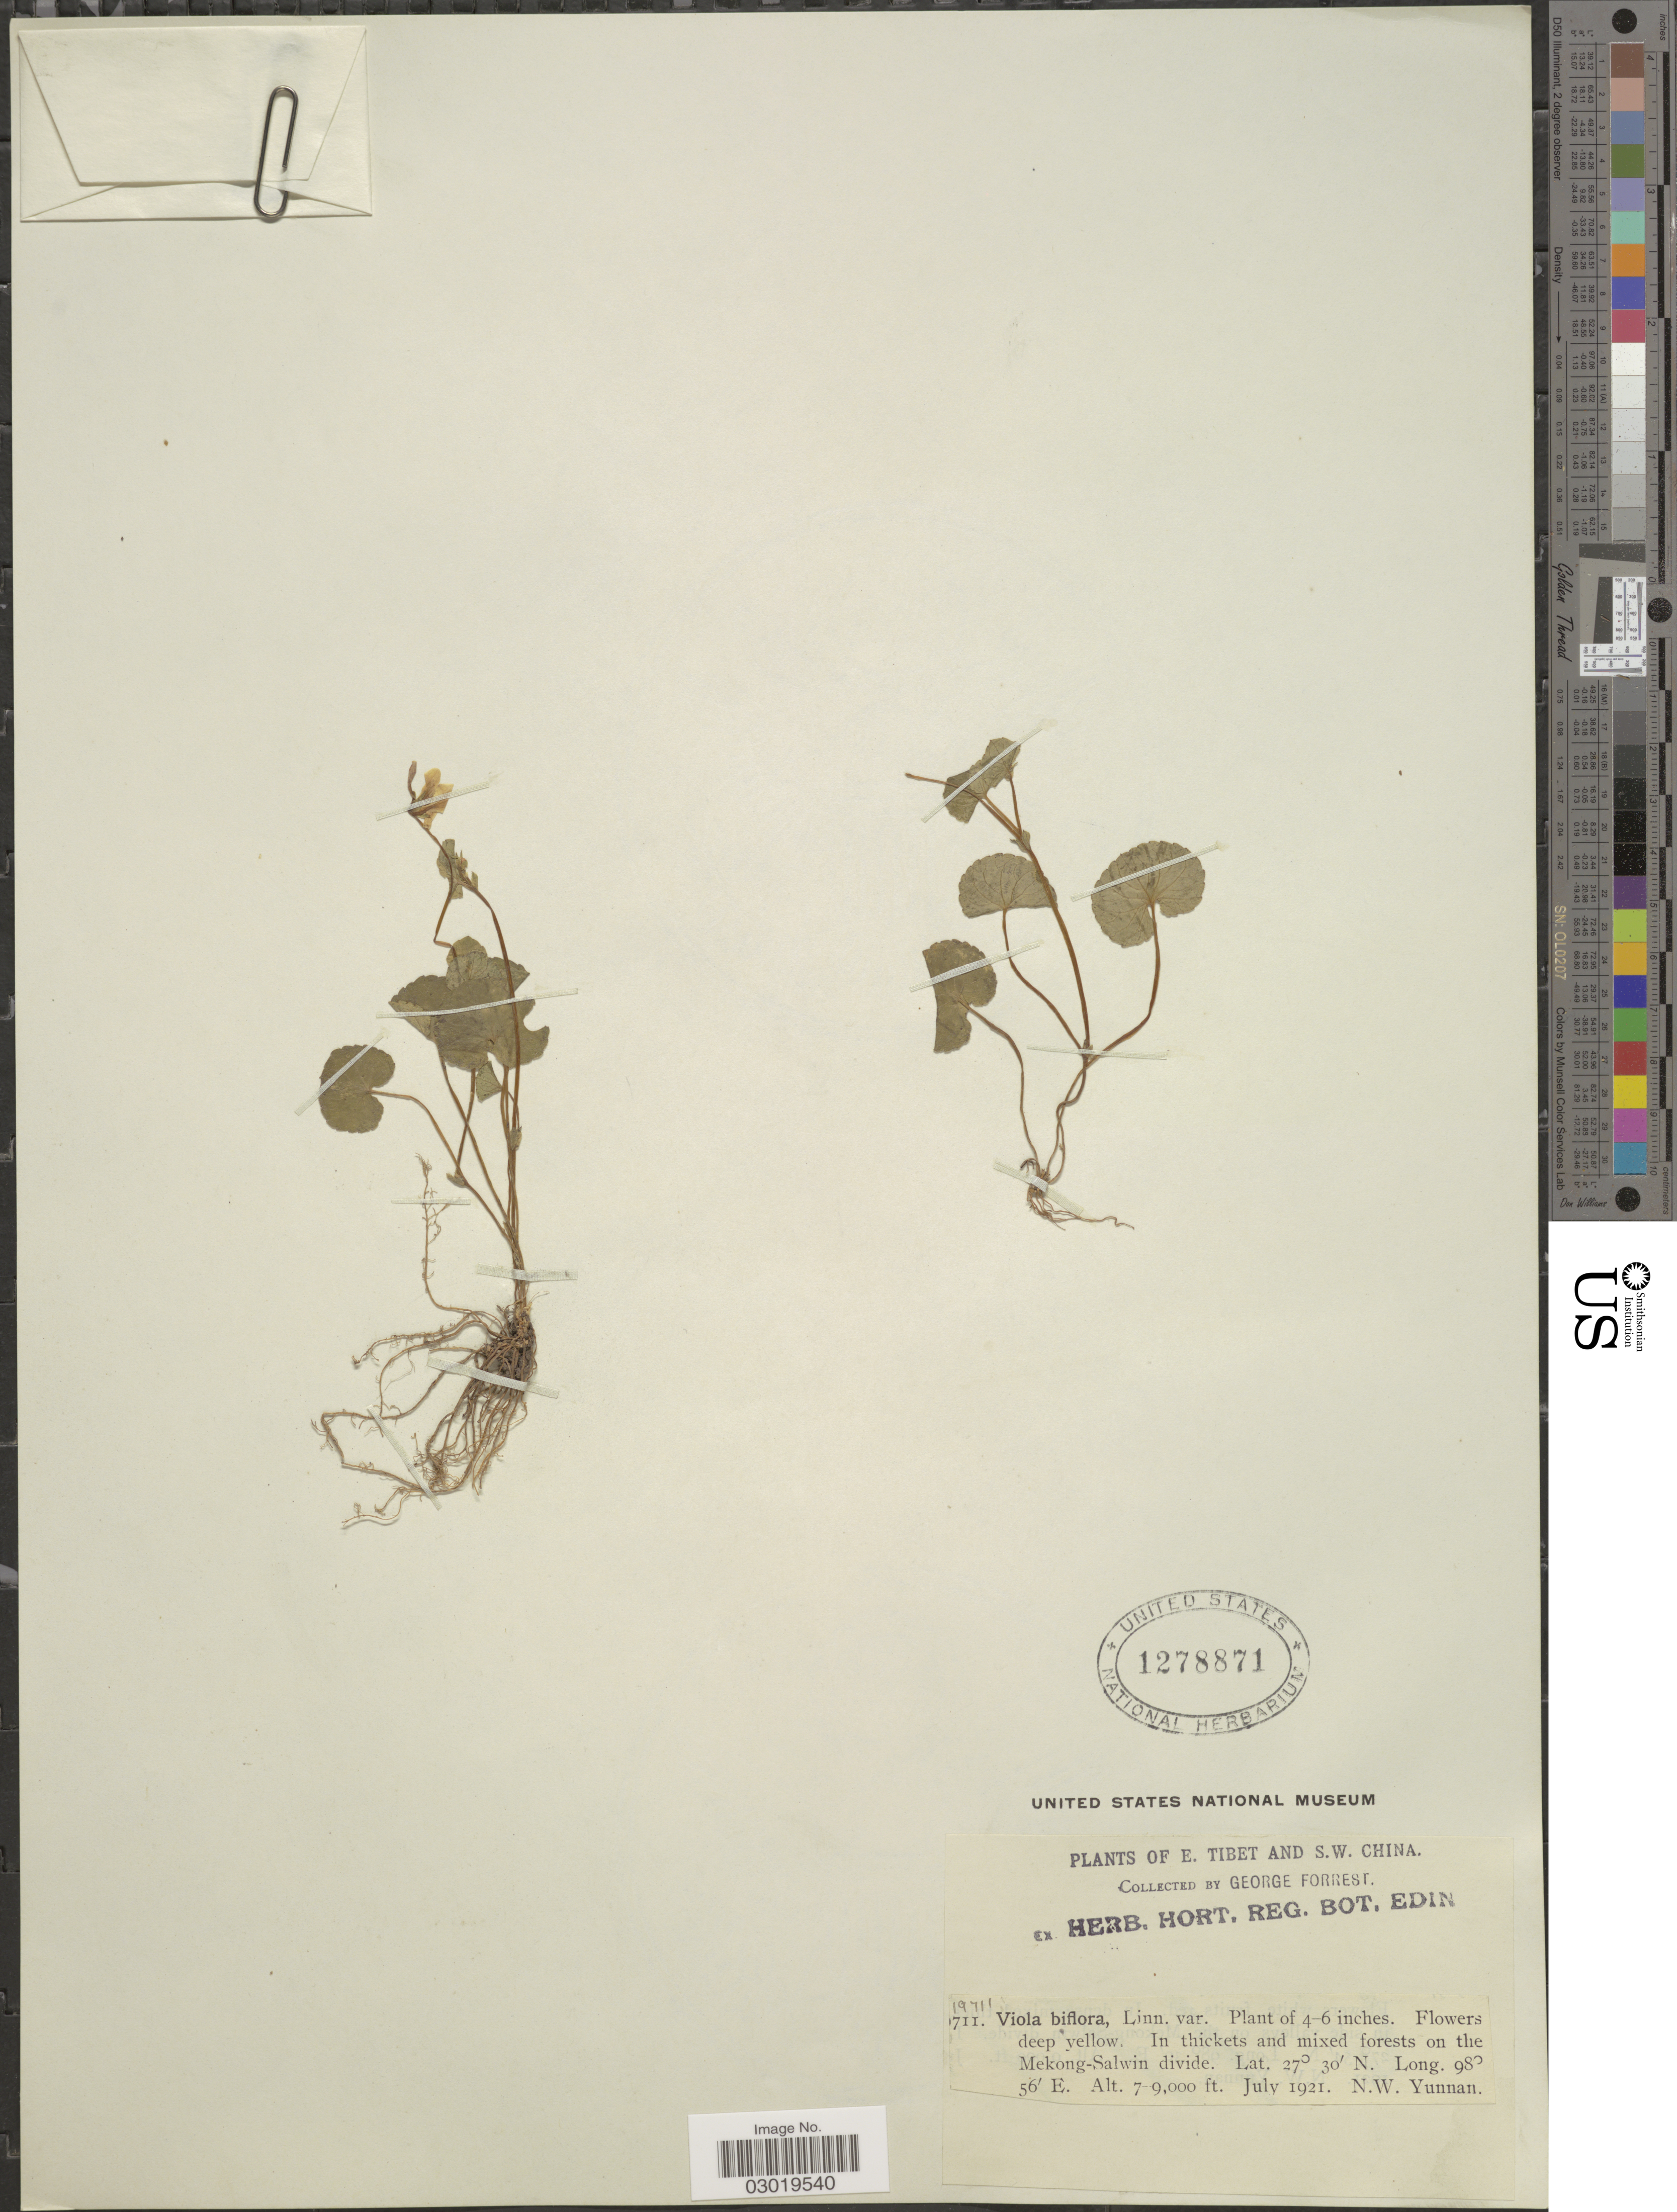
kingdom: Plantae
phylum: Tracheophyta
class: Magnoliopsida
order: Malpighiales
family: Violaceae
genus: Viola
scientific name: Viola biflora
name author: L.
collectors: G. Forrest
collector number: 19711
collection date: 1921-07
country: China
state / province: Yunnan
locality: S.W. China. In thickets and mixed forests on the Mekong-Salwin divide. N.W. Yunnan.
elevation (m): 2134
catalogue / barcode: US 1278871